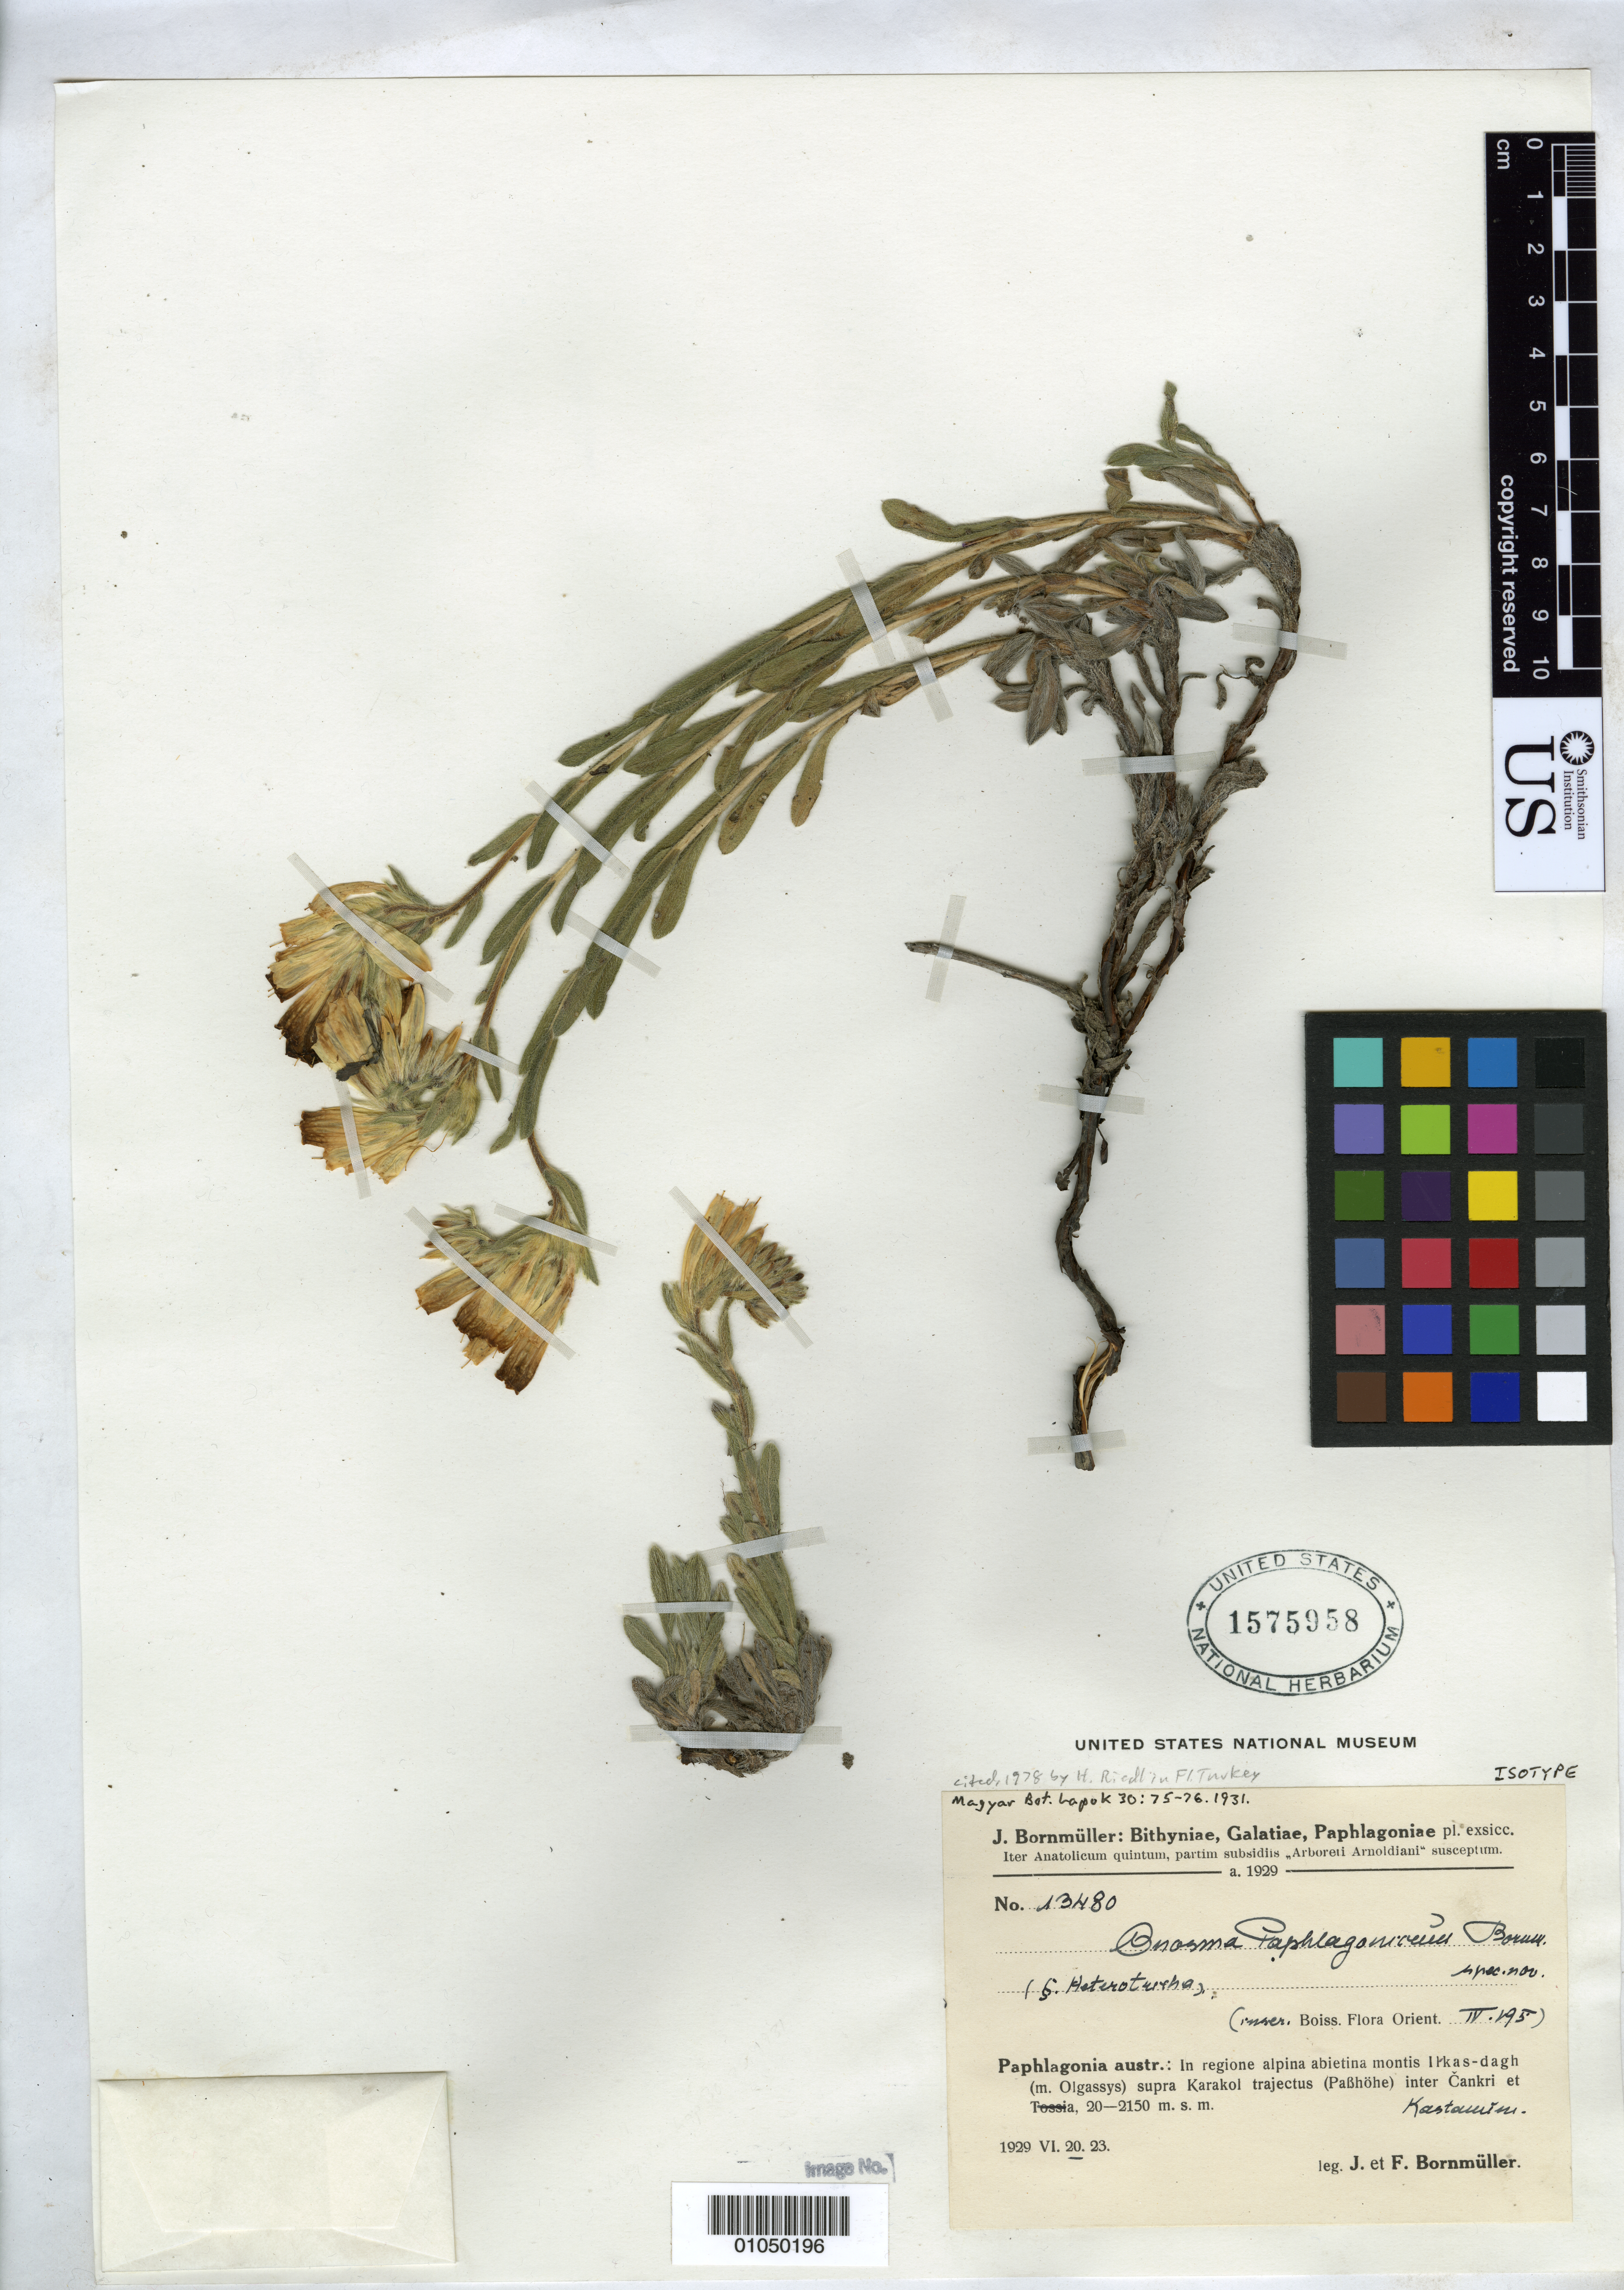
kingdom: Plantae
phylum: Tracheophyta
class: Magnoliopsida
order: Boraginales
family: Boraginaceae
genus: Onosma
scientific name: Onosma paphlagonicum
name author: Bornm.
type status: Type Collection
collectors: J. Bornmüller & F. Bornmüller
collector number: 13480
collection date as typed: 20 Jun 1929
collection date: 1929-06-20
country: Turkey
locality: Paphlagonia austr.: in regione alpina abietina montis Ilkas-dagh (m. Olgassys) supra Karakol trajectus (Paßhöhe) inter Cankri et Tossia. [protologue, "inter Koc-hissar et Kastamuni sitam"].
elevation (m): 2000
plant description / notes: "paphlagonicum" is original spelling; "paphlagonica" in IPNI.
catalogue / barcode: US 1575958